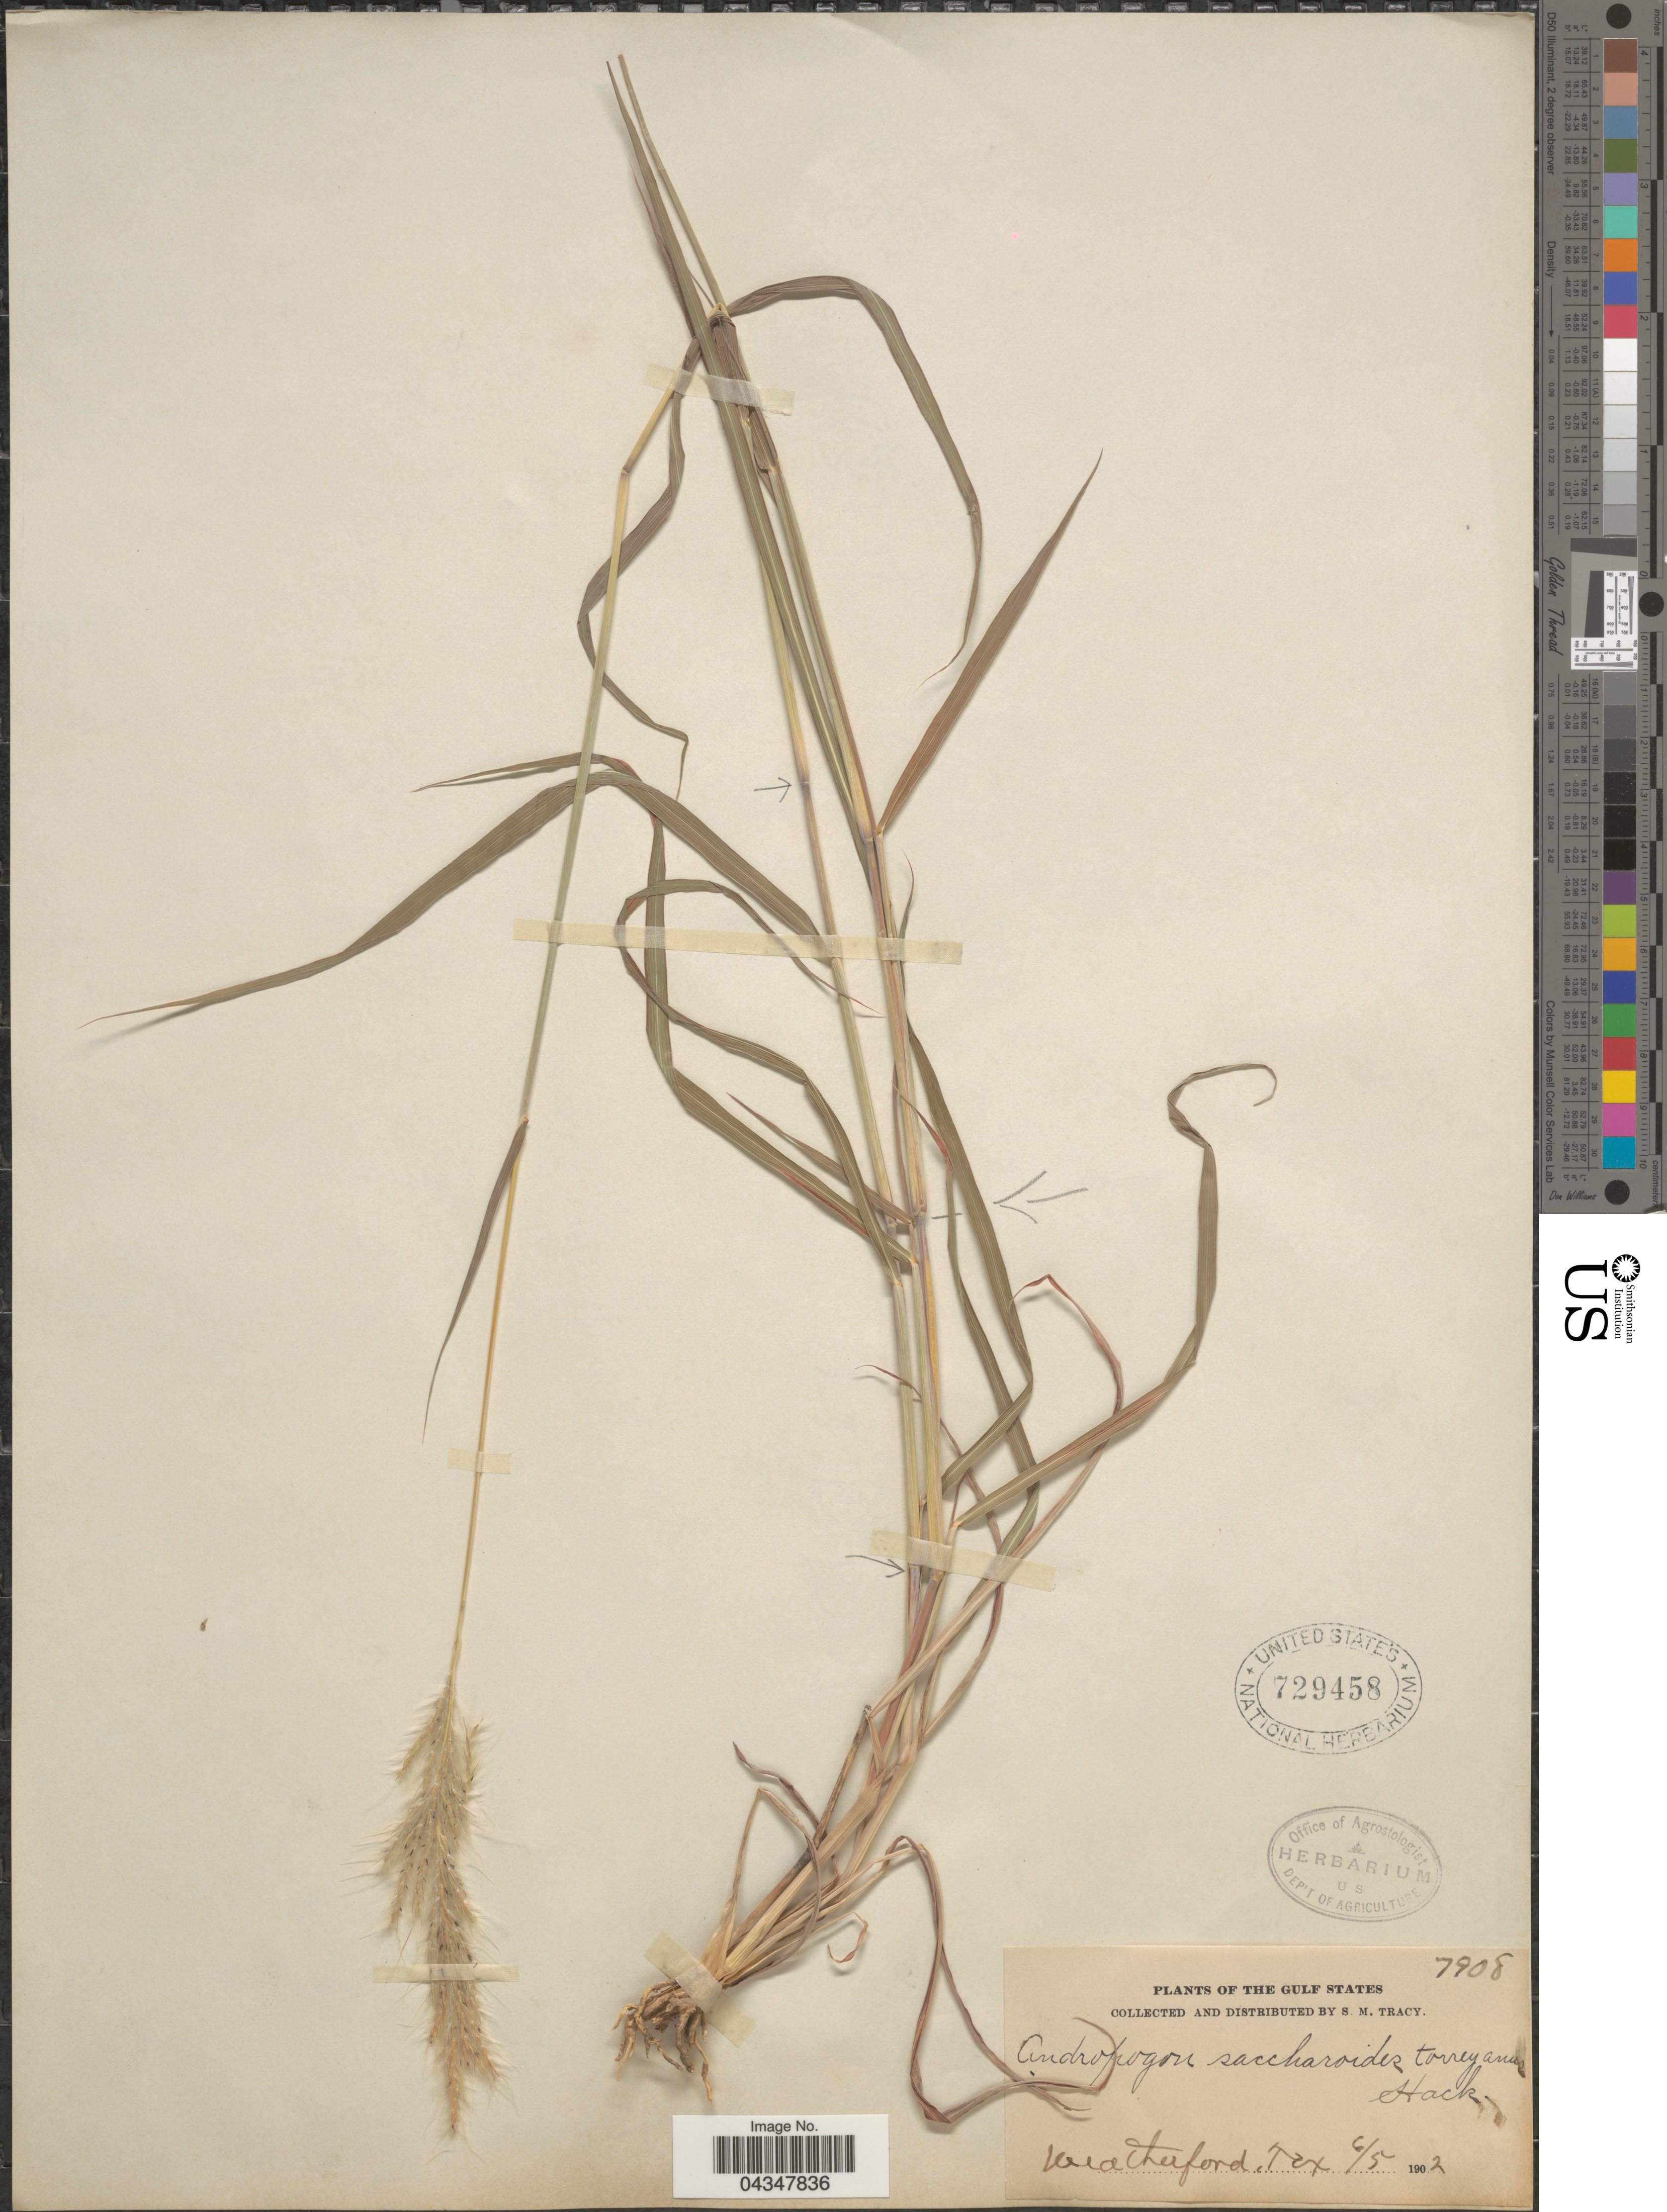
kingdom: Plantae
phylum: Tracheophyta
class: Liliopsida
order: Poales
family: Poaceae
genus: Bothriochloa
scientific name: Bothriochloa saccharoides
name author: (Sw.) Rydb.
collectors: S. M. Tracy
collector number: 7908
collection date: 1902-06-05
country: United States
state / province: Texas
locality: The Gulf States. Weatherford.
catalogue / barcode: US 729458